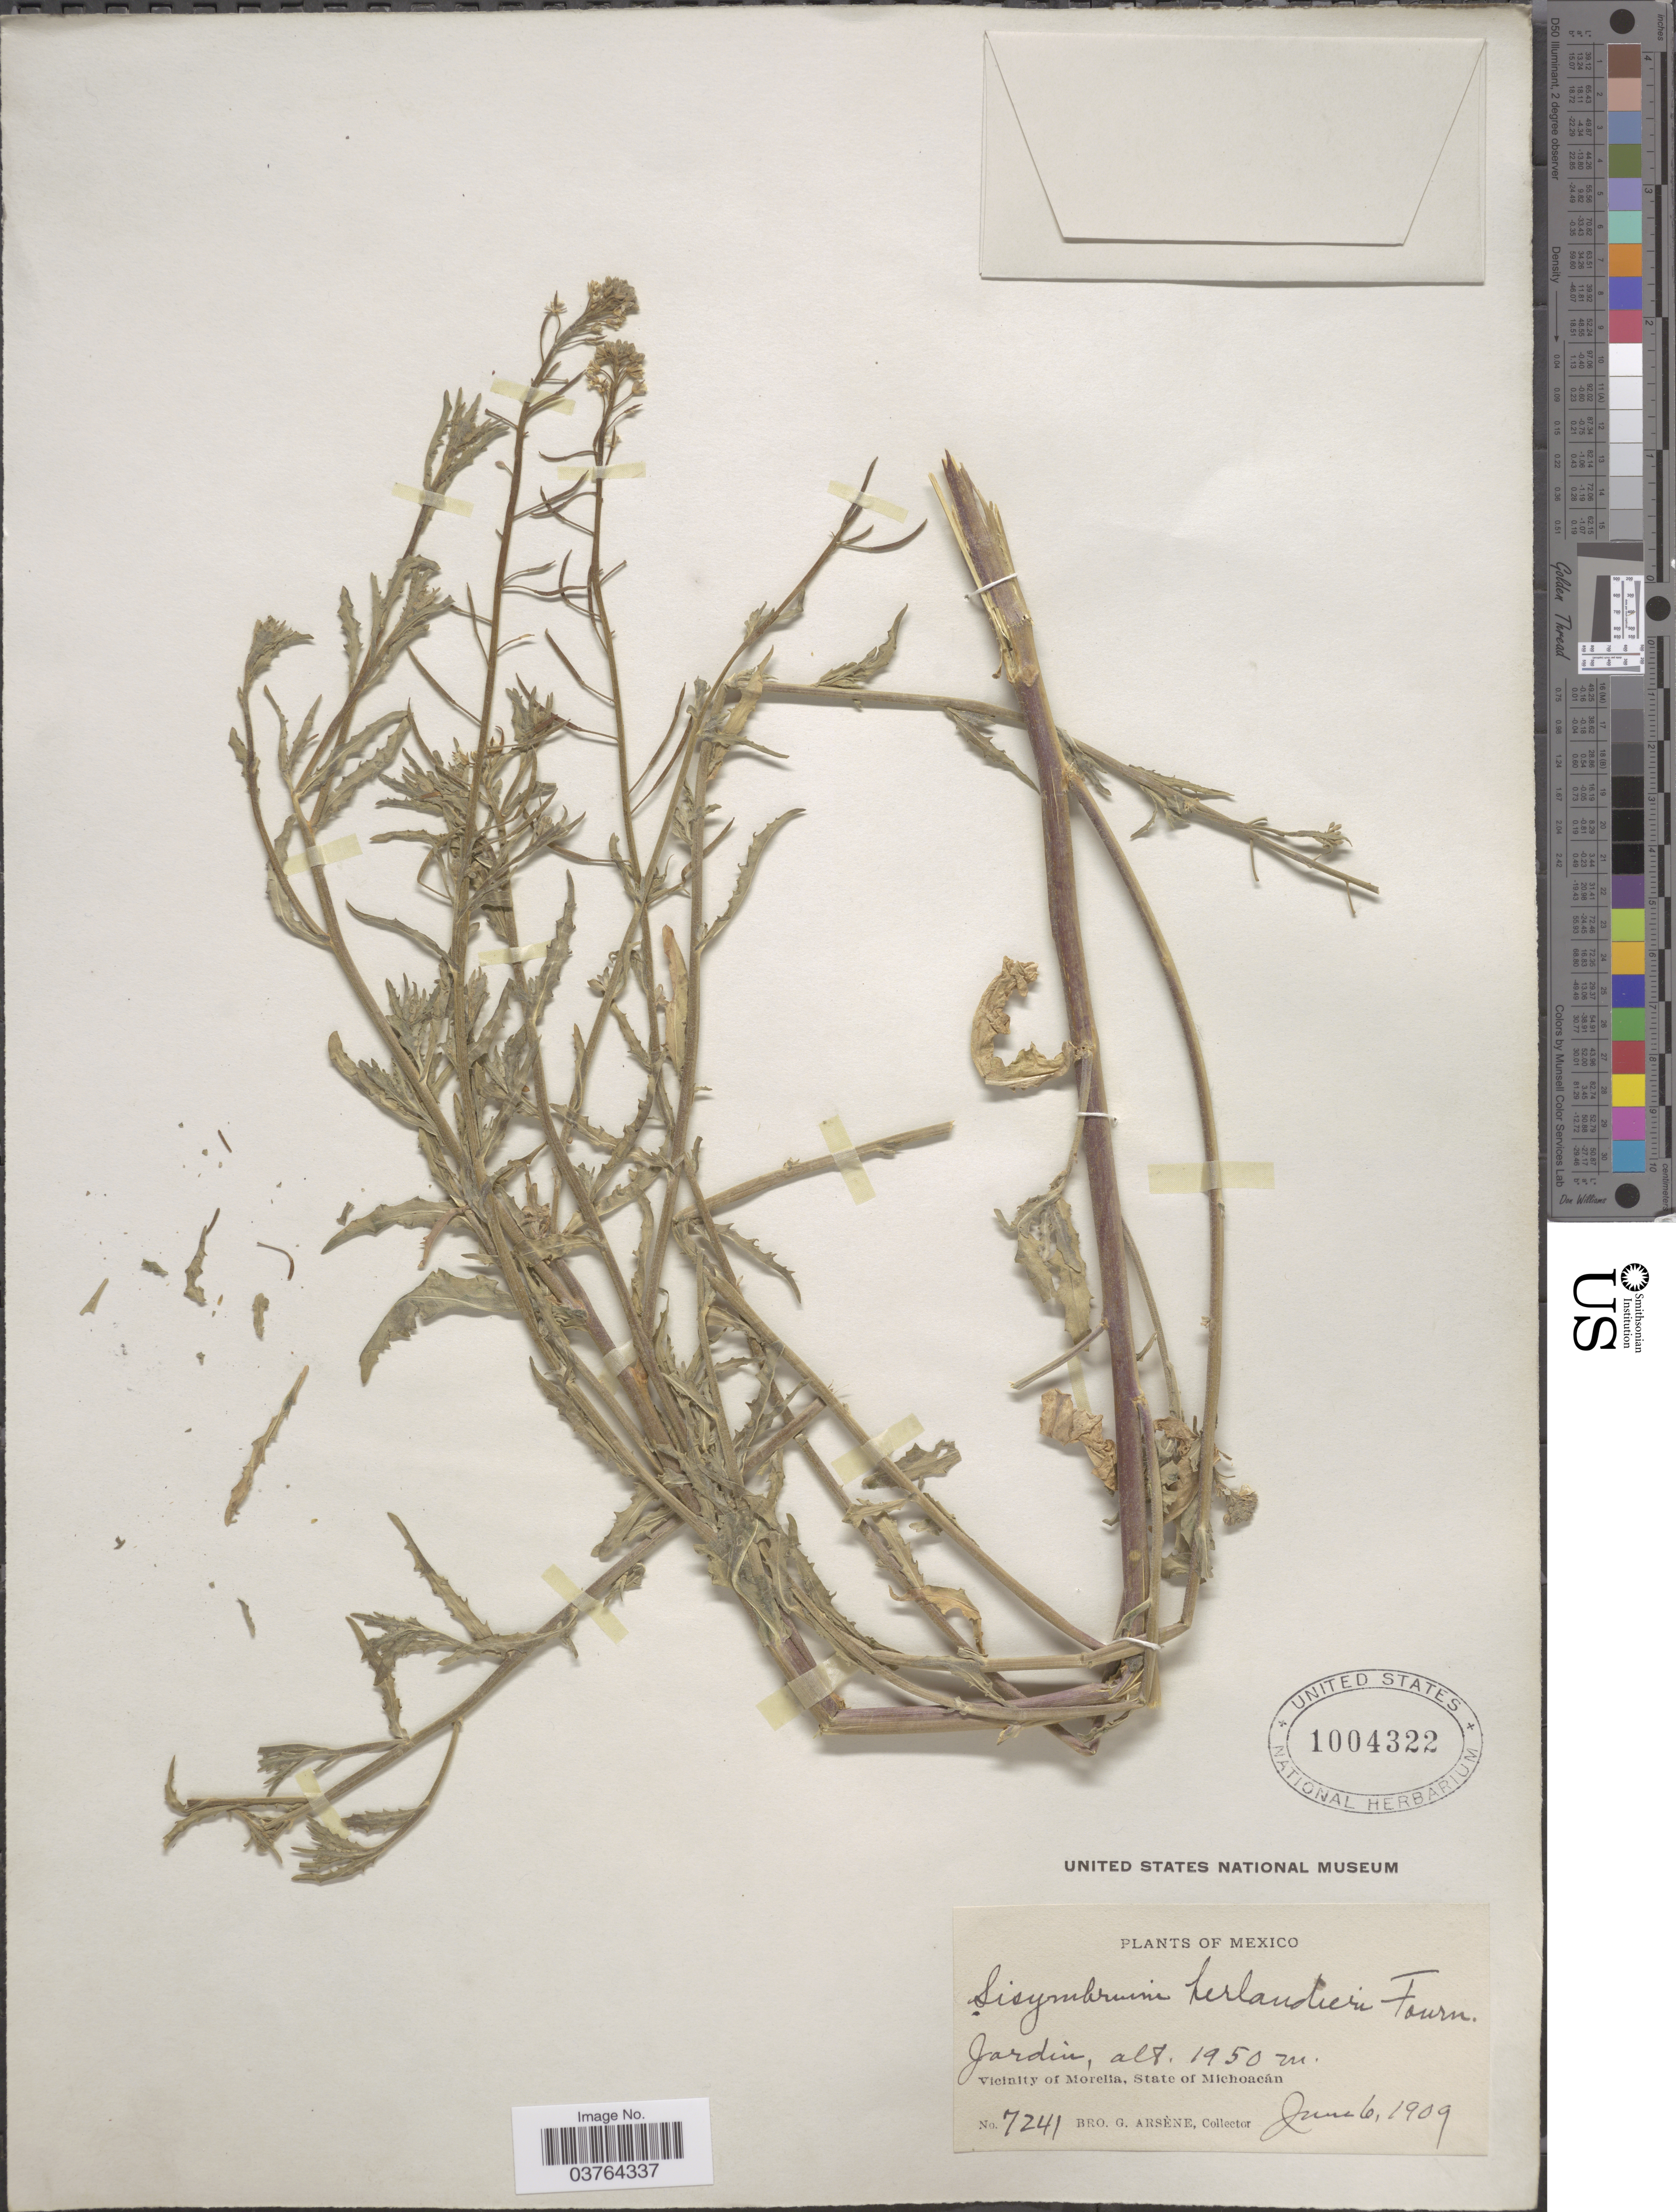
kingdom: Plantae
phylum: Tracheophyta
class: Magnoliopsida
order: Brassicales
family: Brassicaceae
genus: Halimolobos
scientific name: Halimolobos berlandieri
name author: O.E. Schulz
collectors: Bro. G. Arsène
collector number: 7241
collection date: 1909-06-06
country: Mexico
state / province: Michoacán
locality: Jardin, Vicinity of Morelia.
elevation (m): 1950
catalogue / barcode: US 1004322